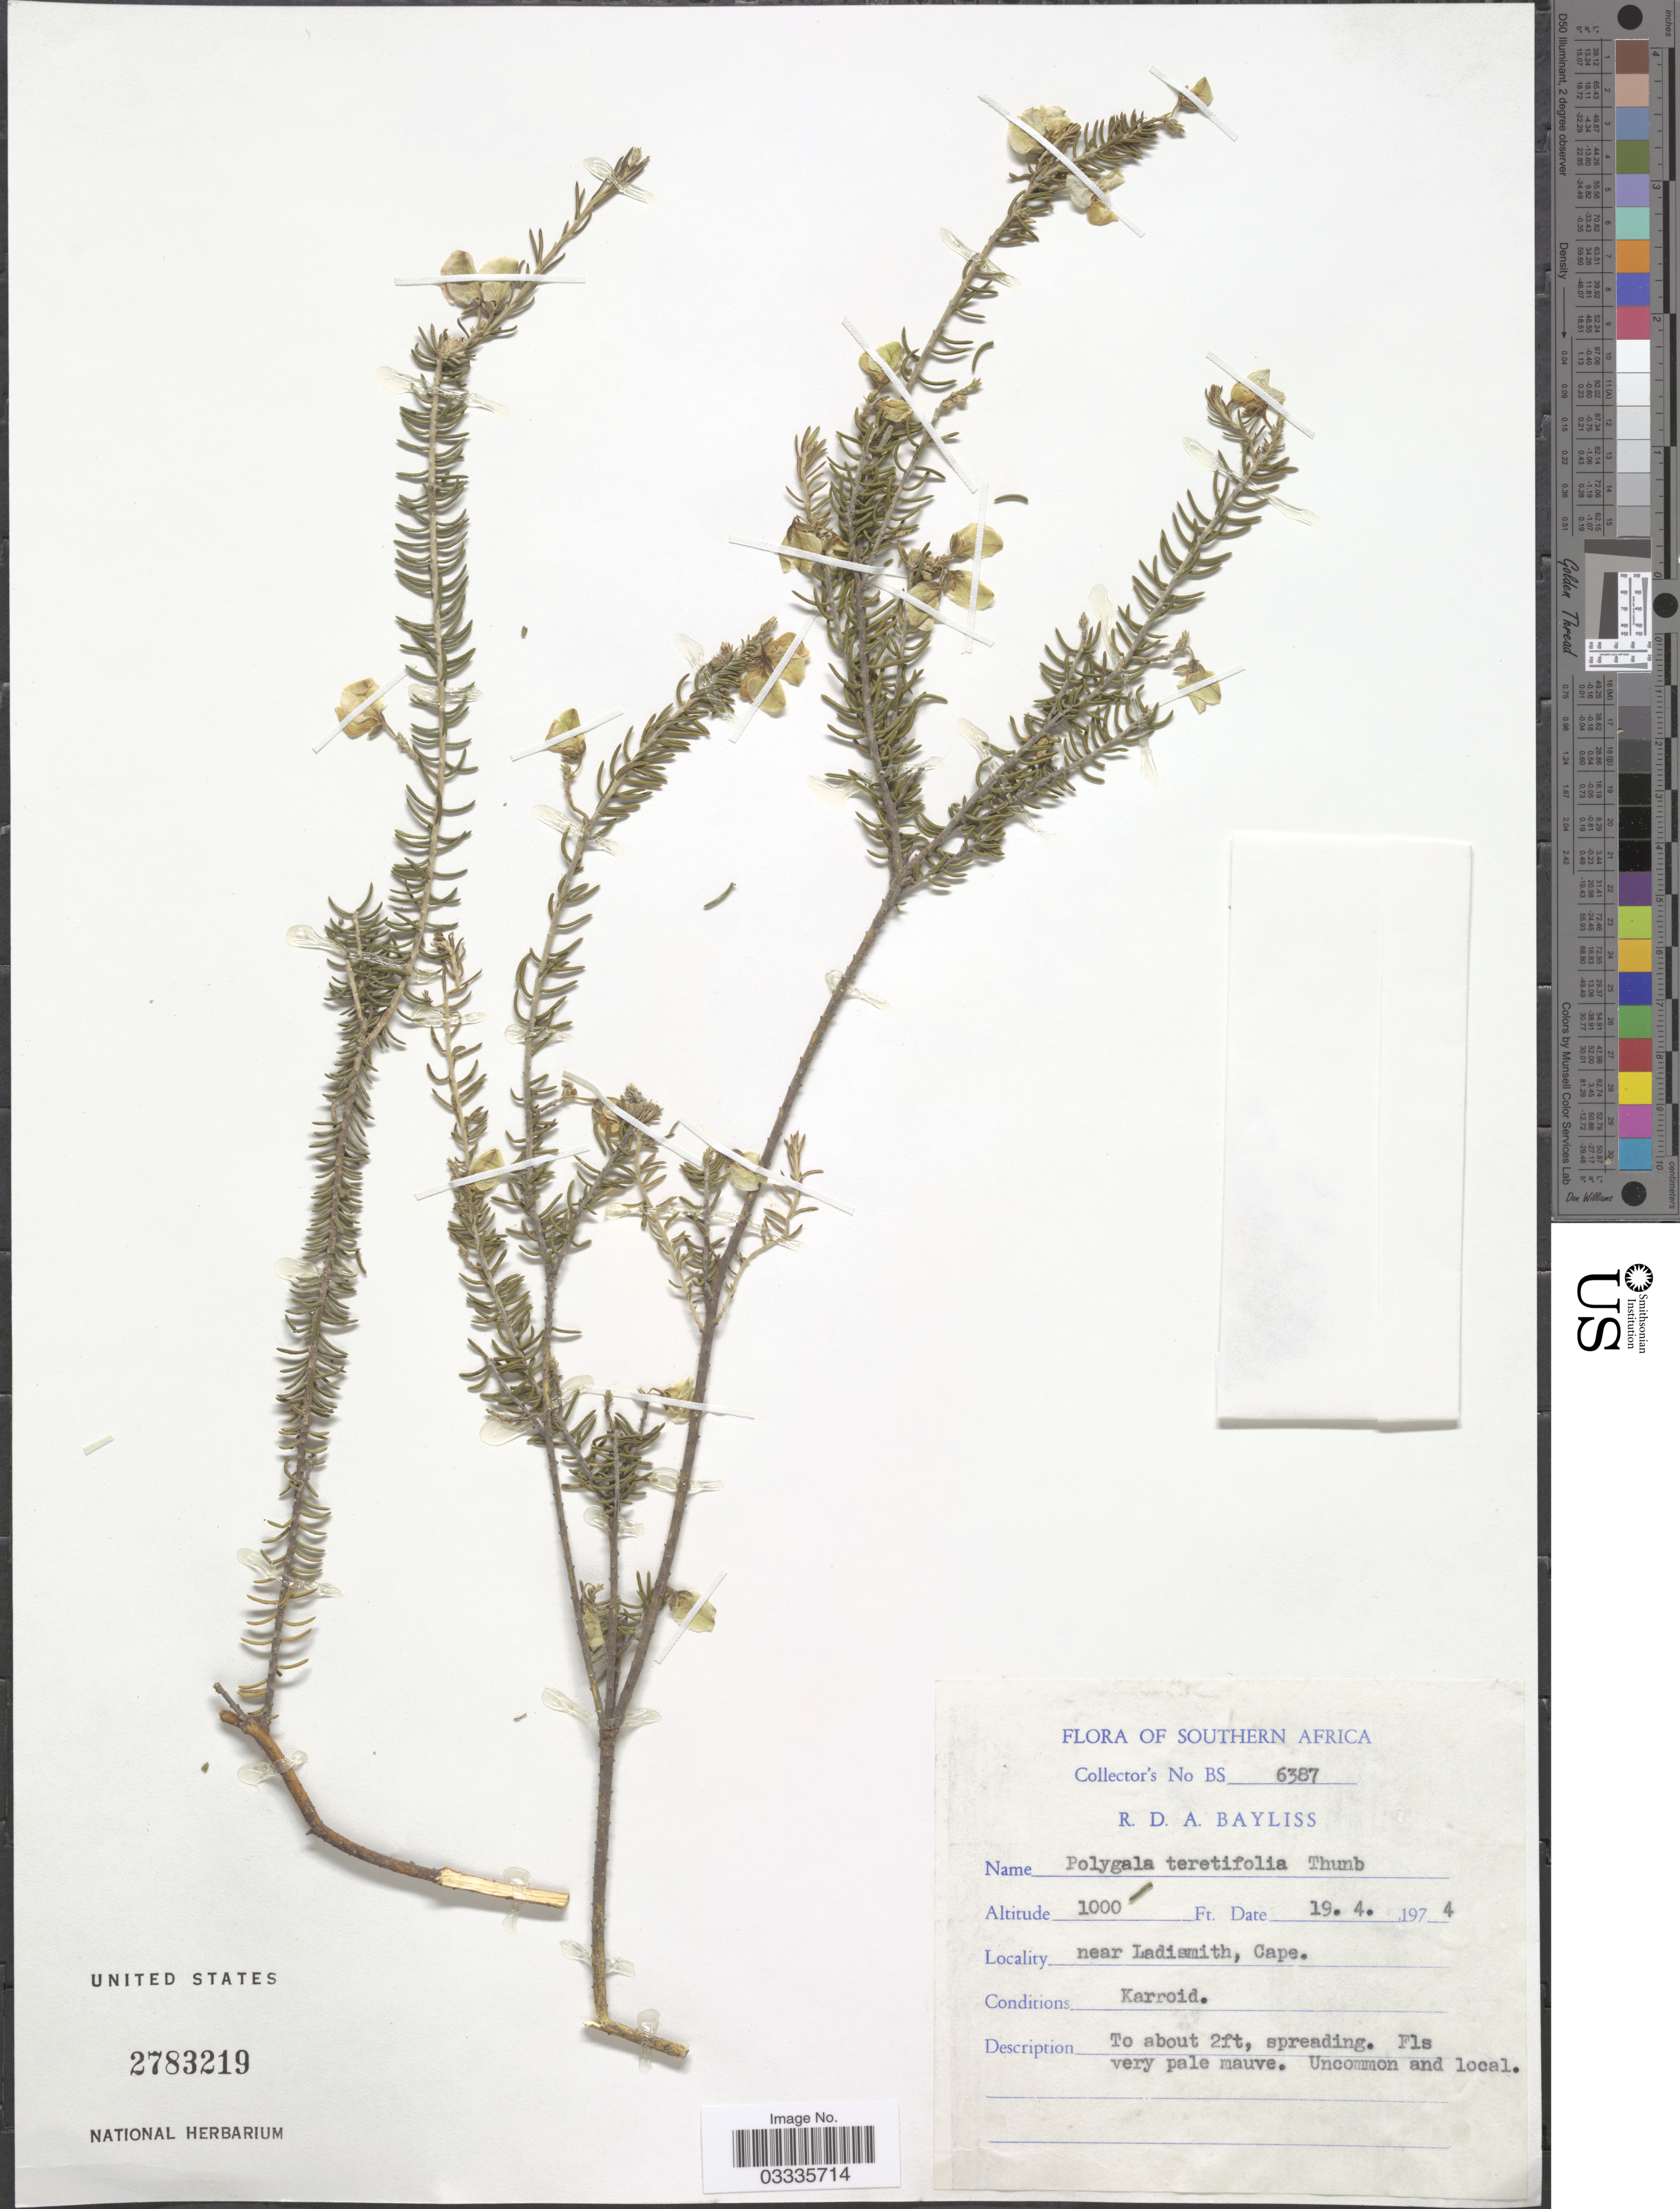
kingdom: Plantae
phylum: Tracheophyta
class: Magnoliopsida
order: Fabales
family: Polygalaceae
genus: Polygala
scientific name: Polygala teretifolia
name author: L. f.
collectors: R. Bayliss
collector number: BS 6387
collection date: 1974-04-19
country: South Africa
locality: Southern Africa. Near Ladismith, Cape.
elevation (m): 305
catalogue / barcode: US 2783219